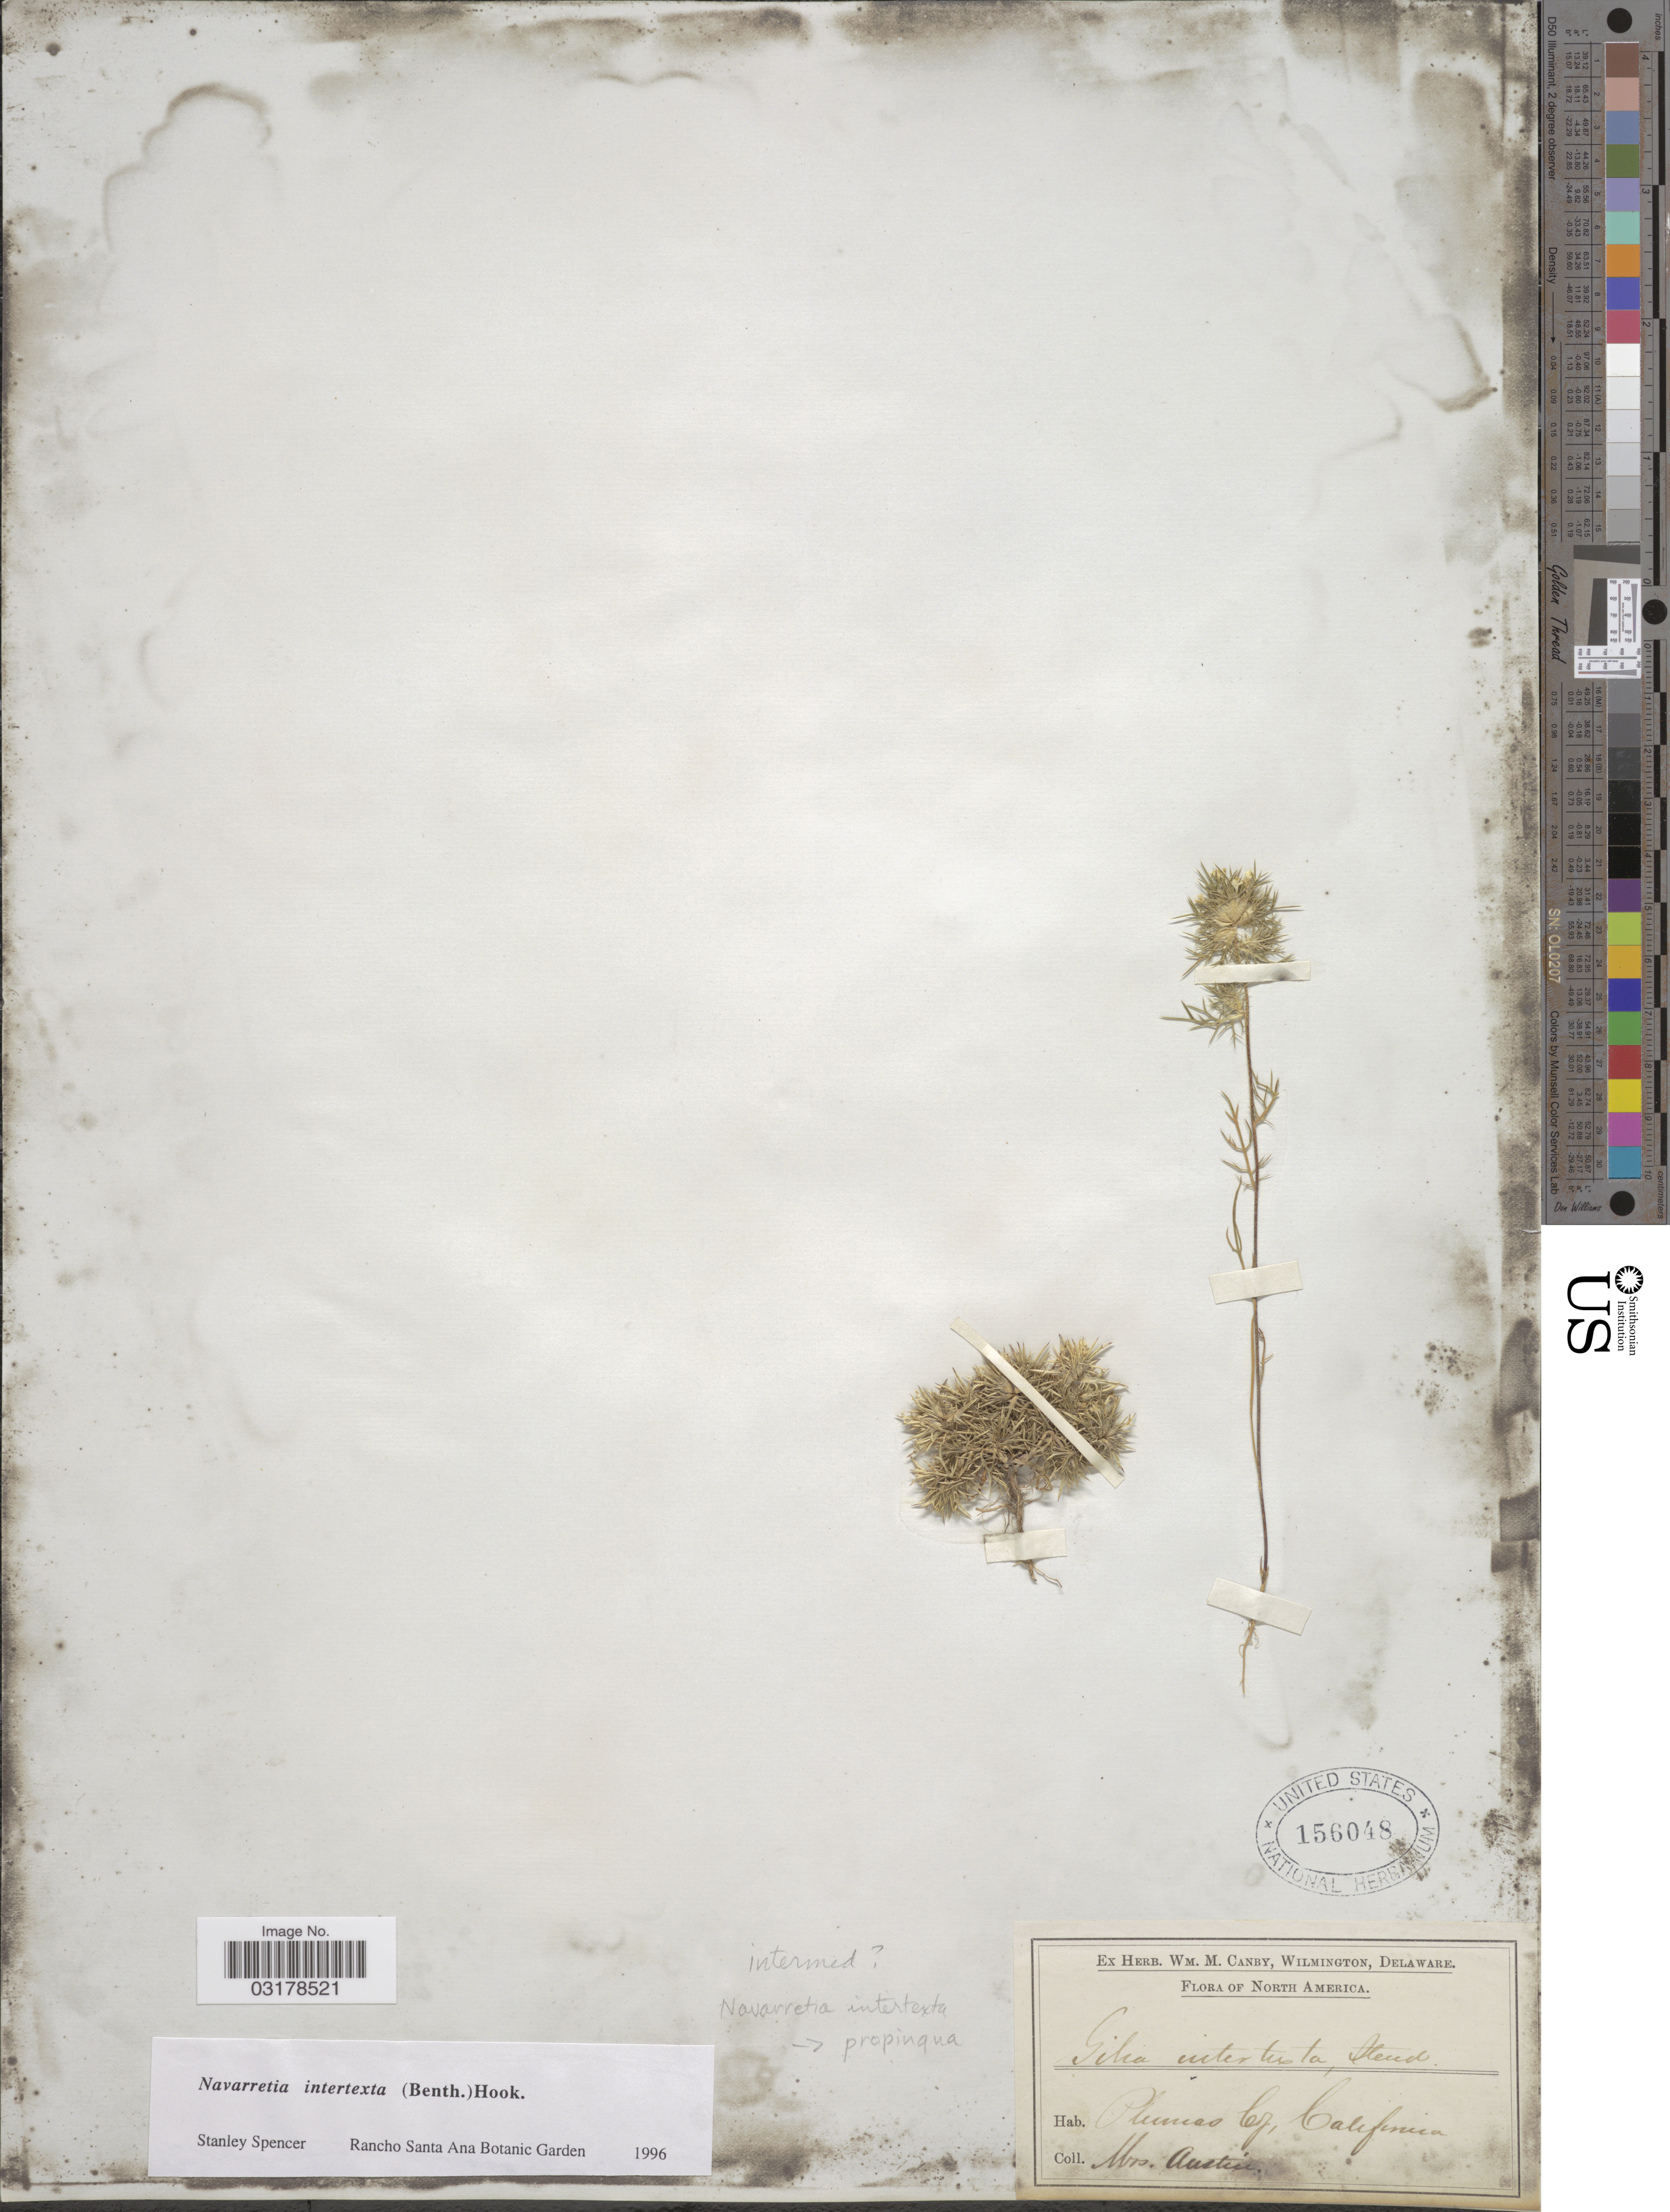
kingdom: Plantae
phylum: Tracheophyta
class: Magnoliopsida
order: Ericales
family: Polemoniaceae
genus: Navarretia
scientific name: Navarretia intertexta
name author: (Benth.) Hook.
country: United States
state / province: California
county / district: Plumas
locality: Plumas Co.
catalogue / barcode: US 156048